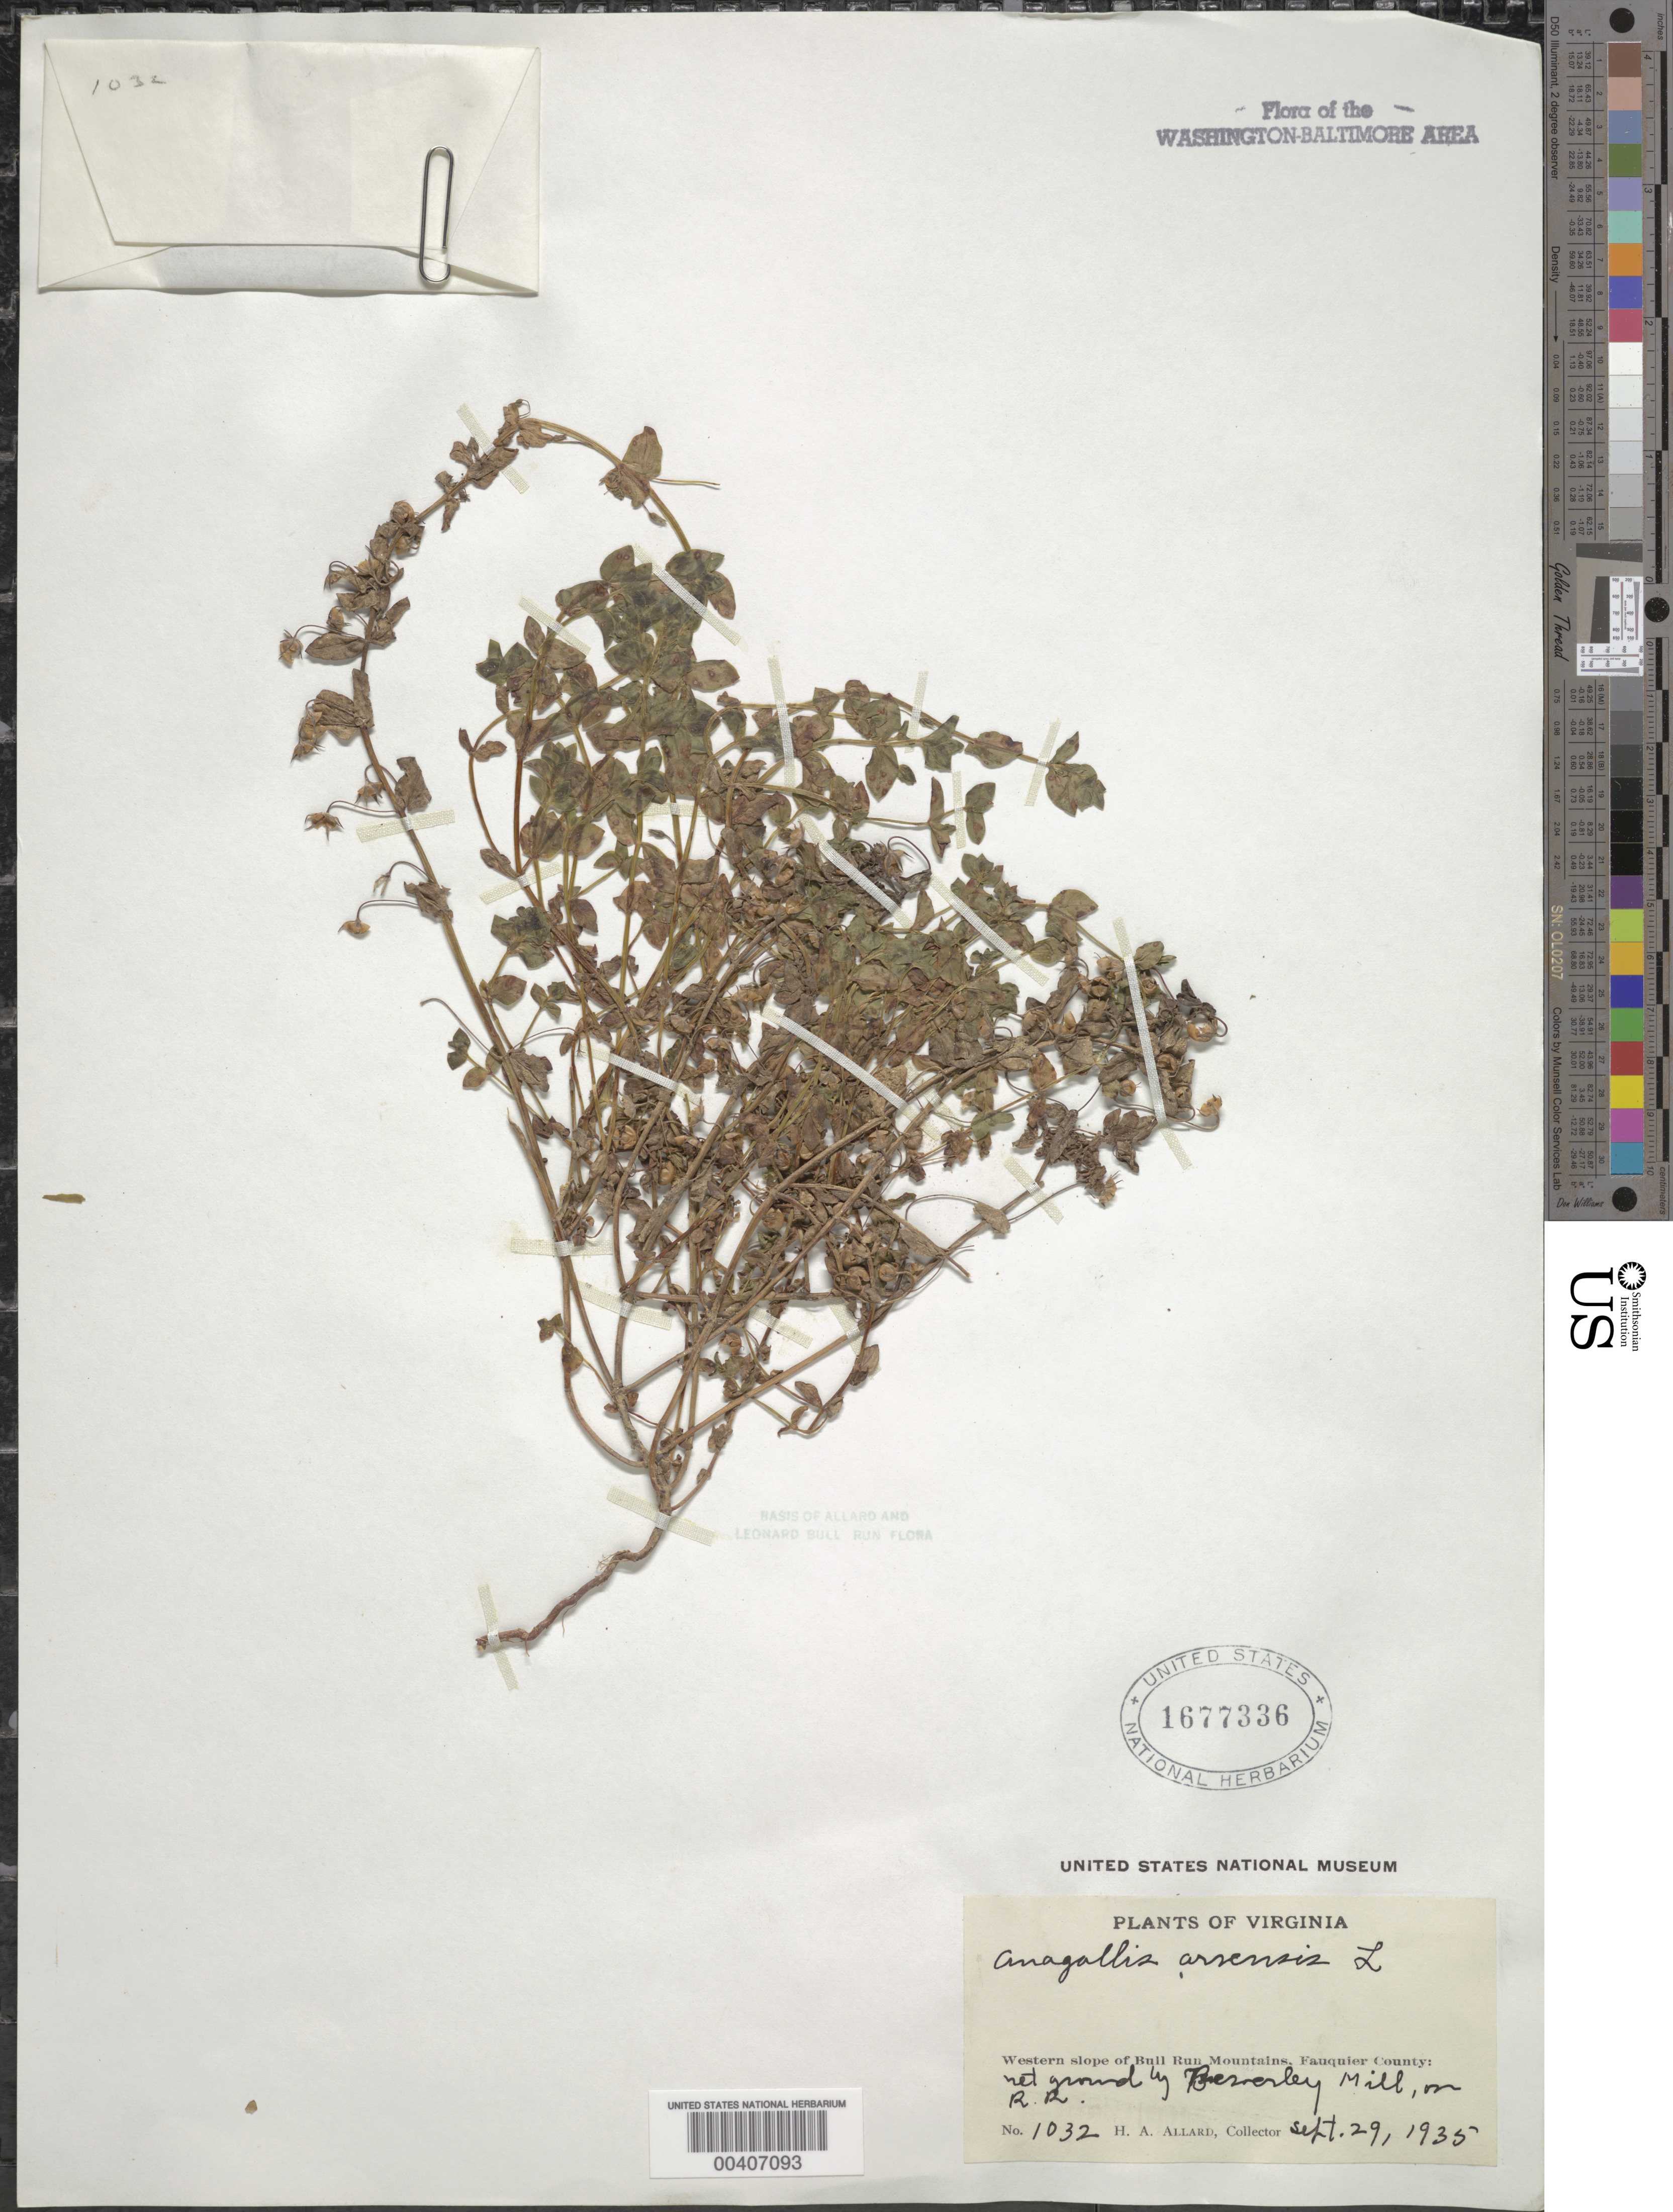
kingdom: Plantae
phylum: Tracheophyta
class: Magnoliopsida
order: Ericales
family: Primulaceae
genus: Anagallis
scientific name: Anagallis arvensis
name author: L.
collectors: H. A. Allard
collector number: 1032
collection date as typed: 29 Sep 1935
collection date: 1935-09-29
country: United States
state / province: Virginia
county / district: Fauquier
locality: Beverley Mill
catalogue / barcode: US 1677336